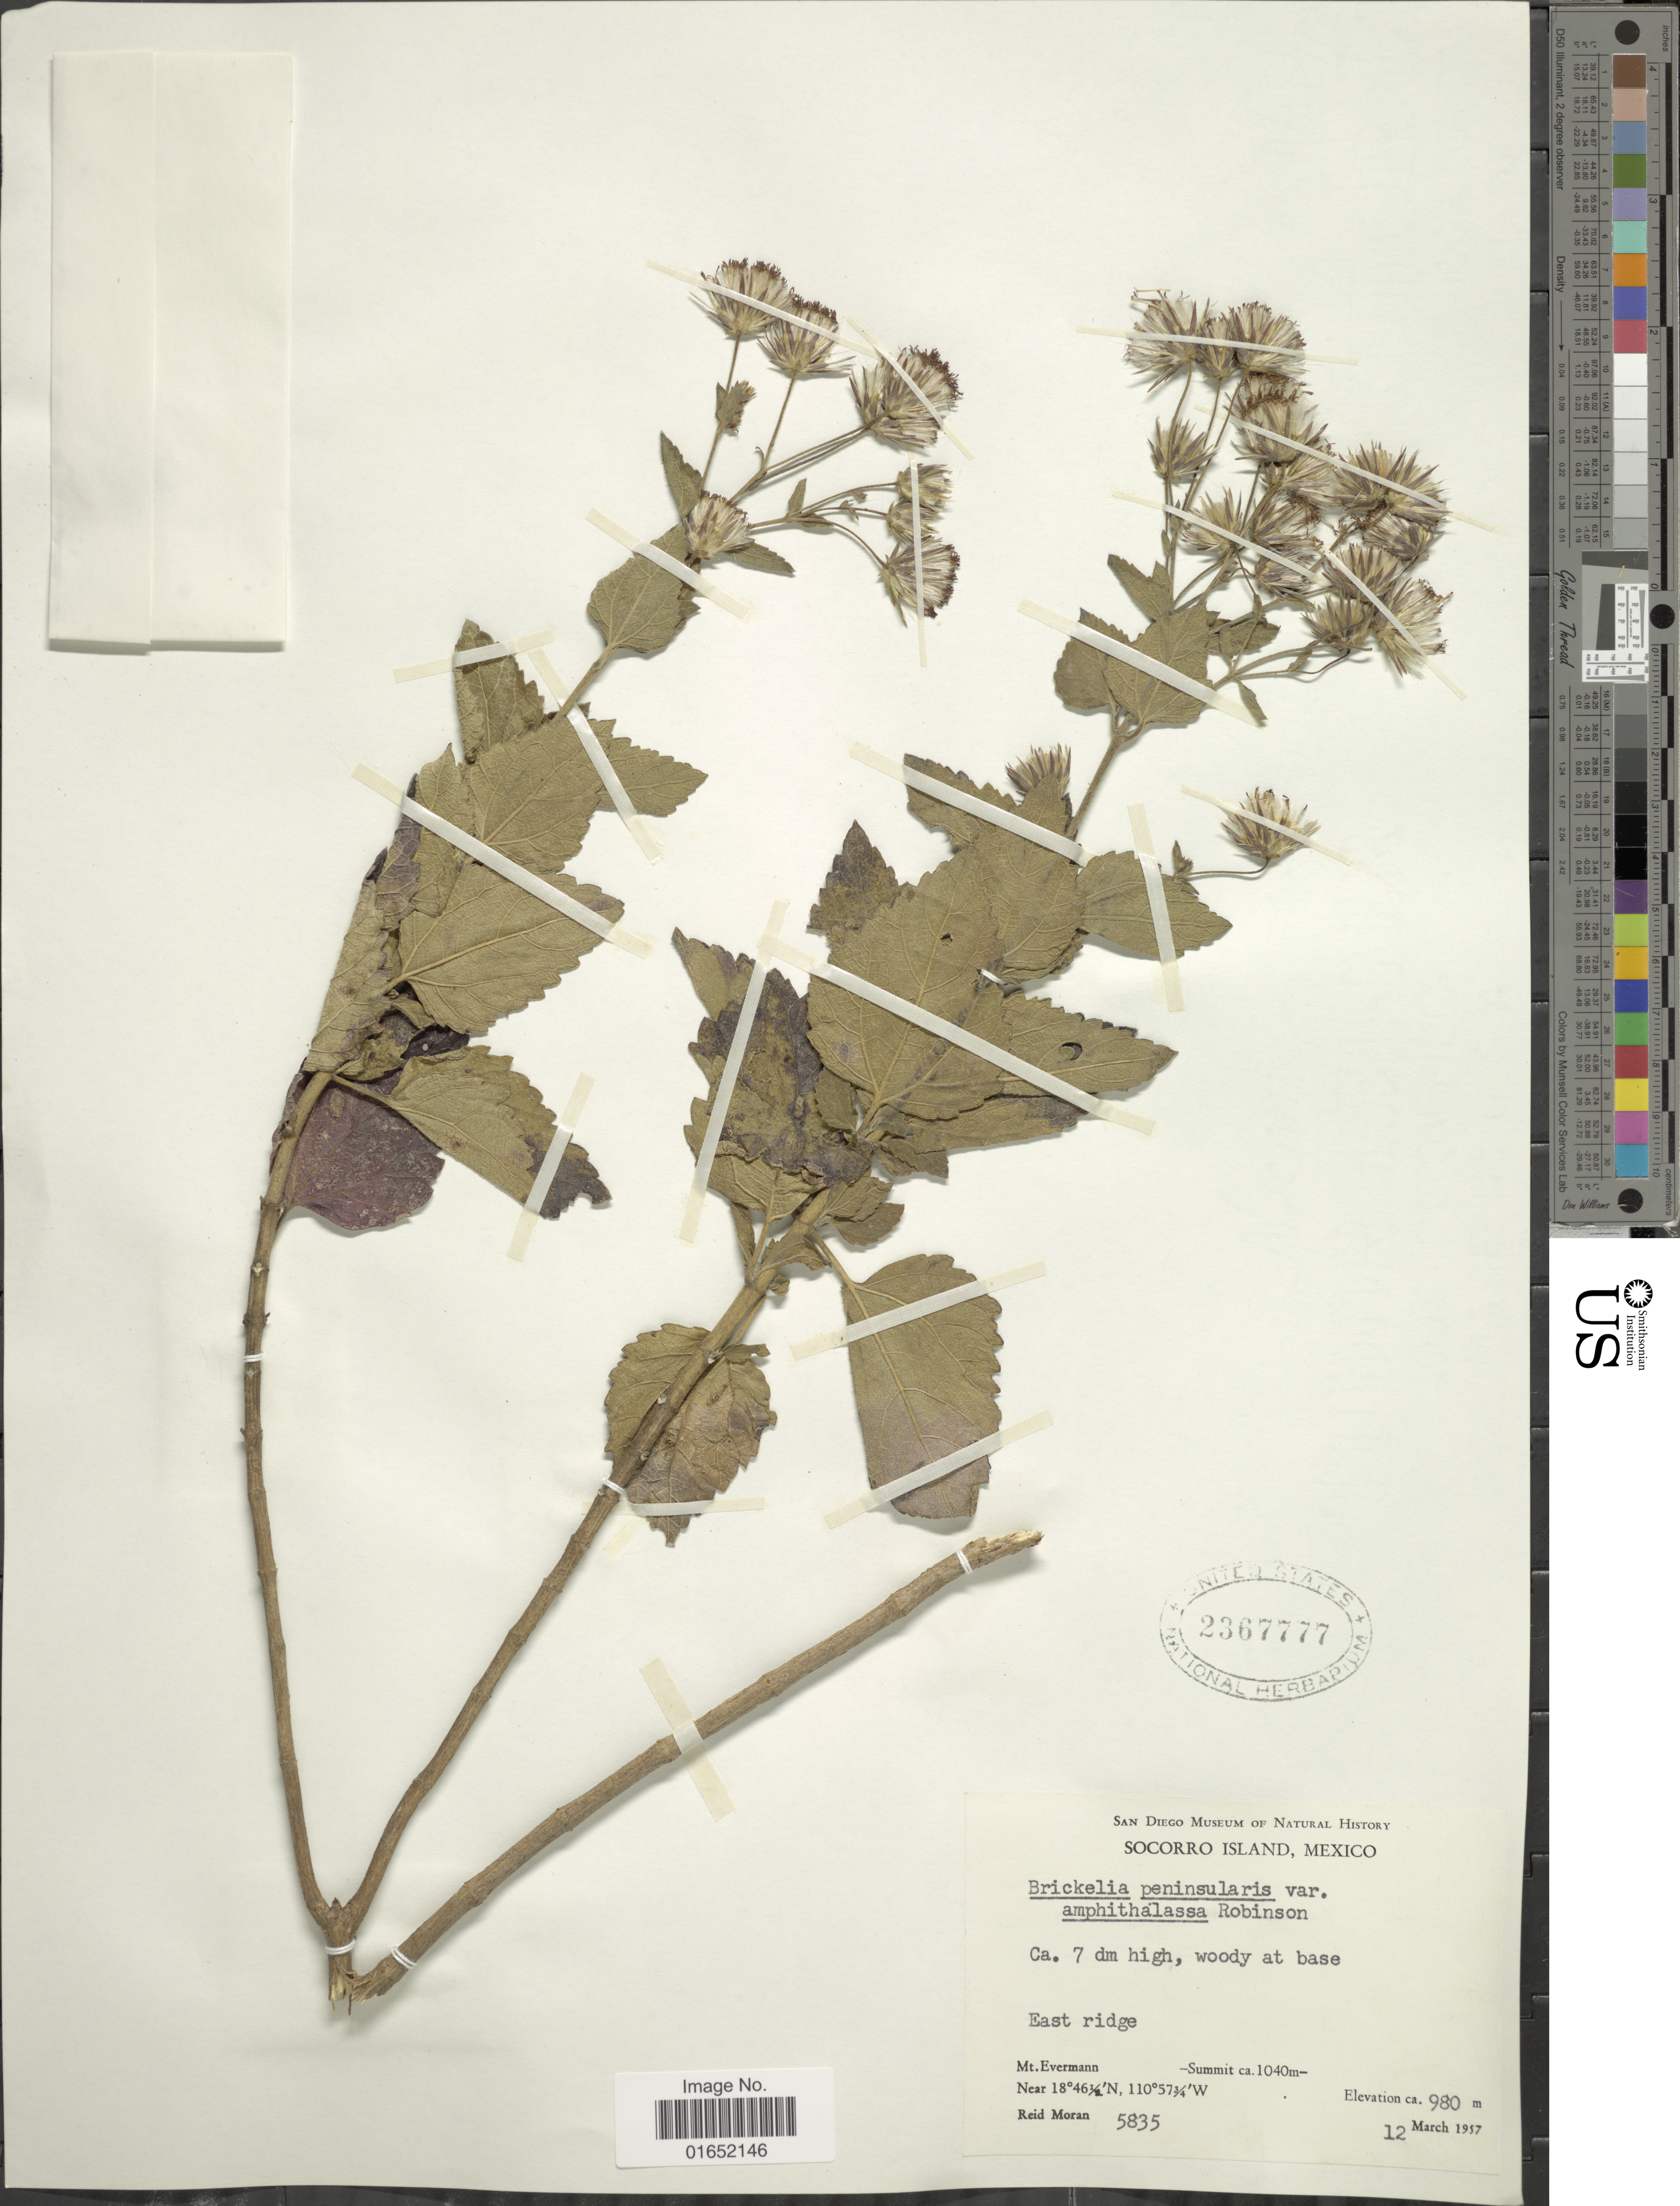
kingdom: Plantae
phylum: Tracheophyta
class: Magnoliopsida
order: Asterales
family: Asteraceae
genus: Brickellia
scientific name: Brickellia peninsularis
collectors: R. V. Moran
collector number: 5835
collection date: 1957-03-12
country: Mexico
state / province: Colima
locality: Socorro Island, East ridge, Mt. Evermann -Summit ca. 1040m-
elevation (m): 980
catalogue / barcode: US 2367777